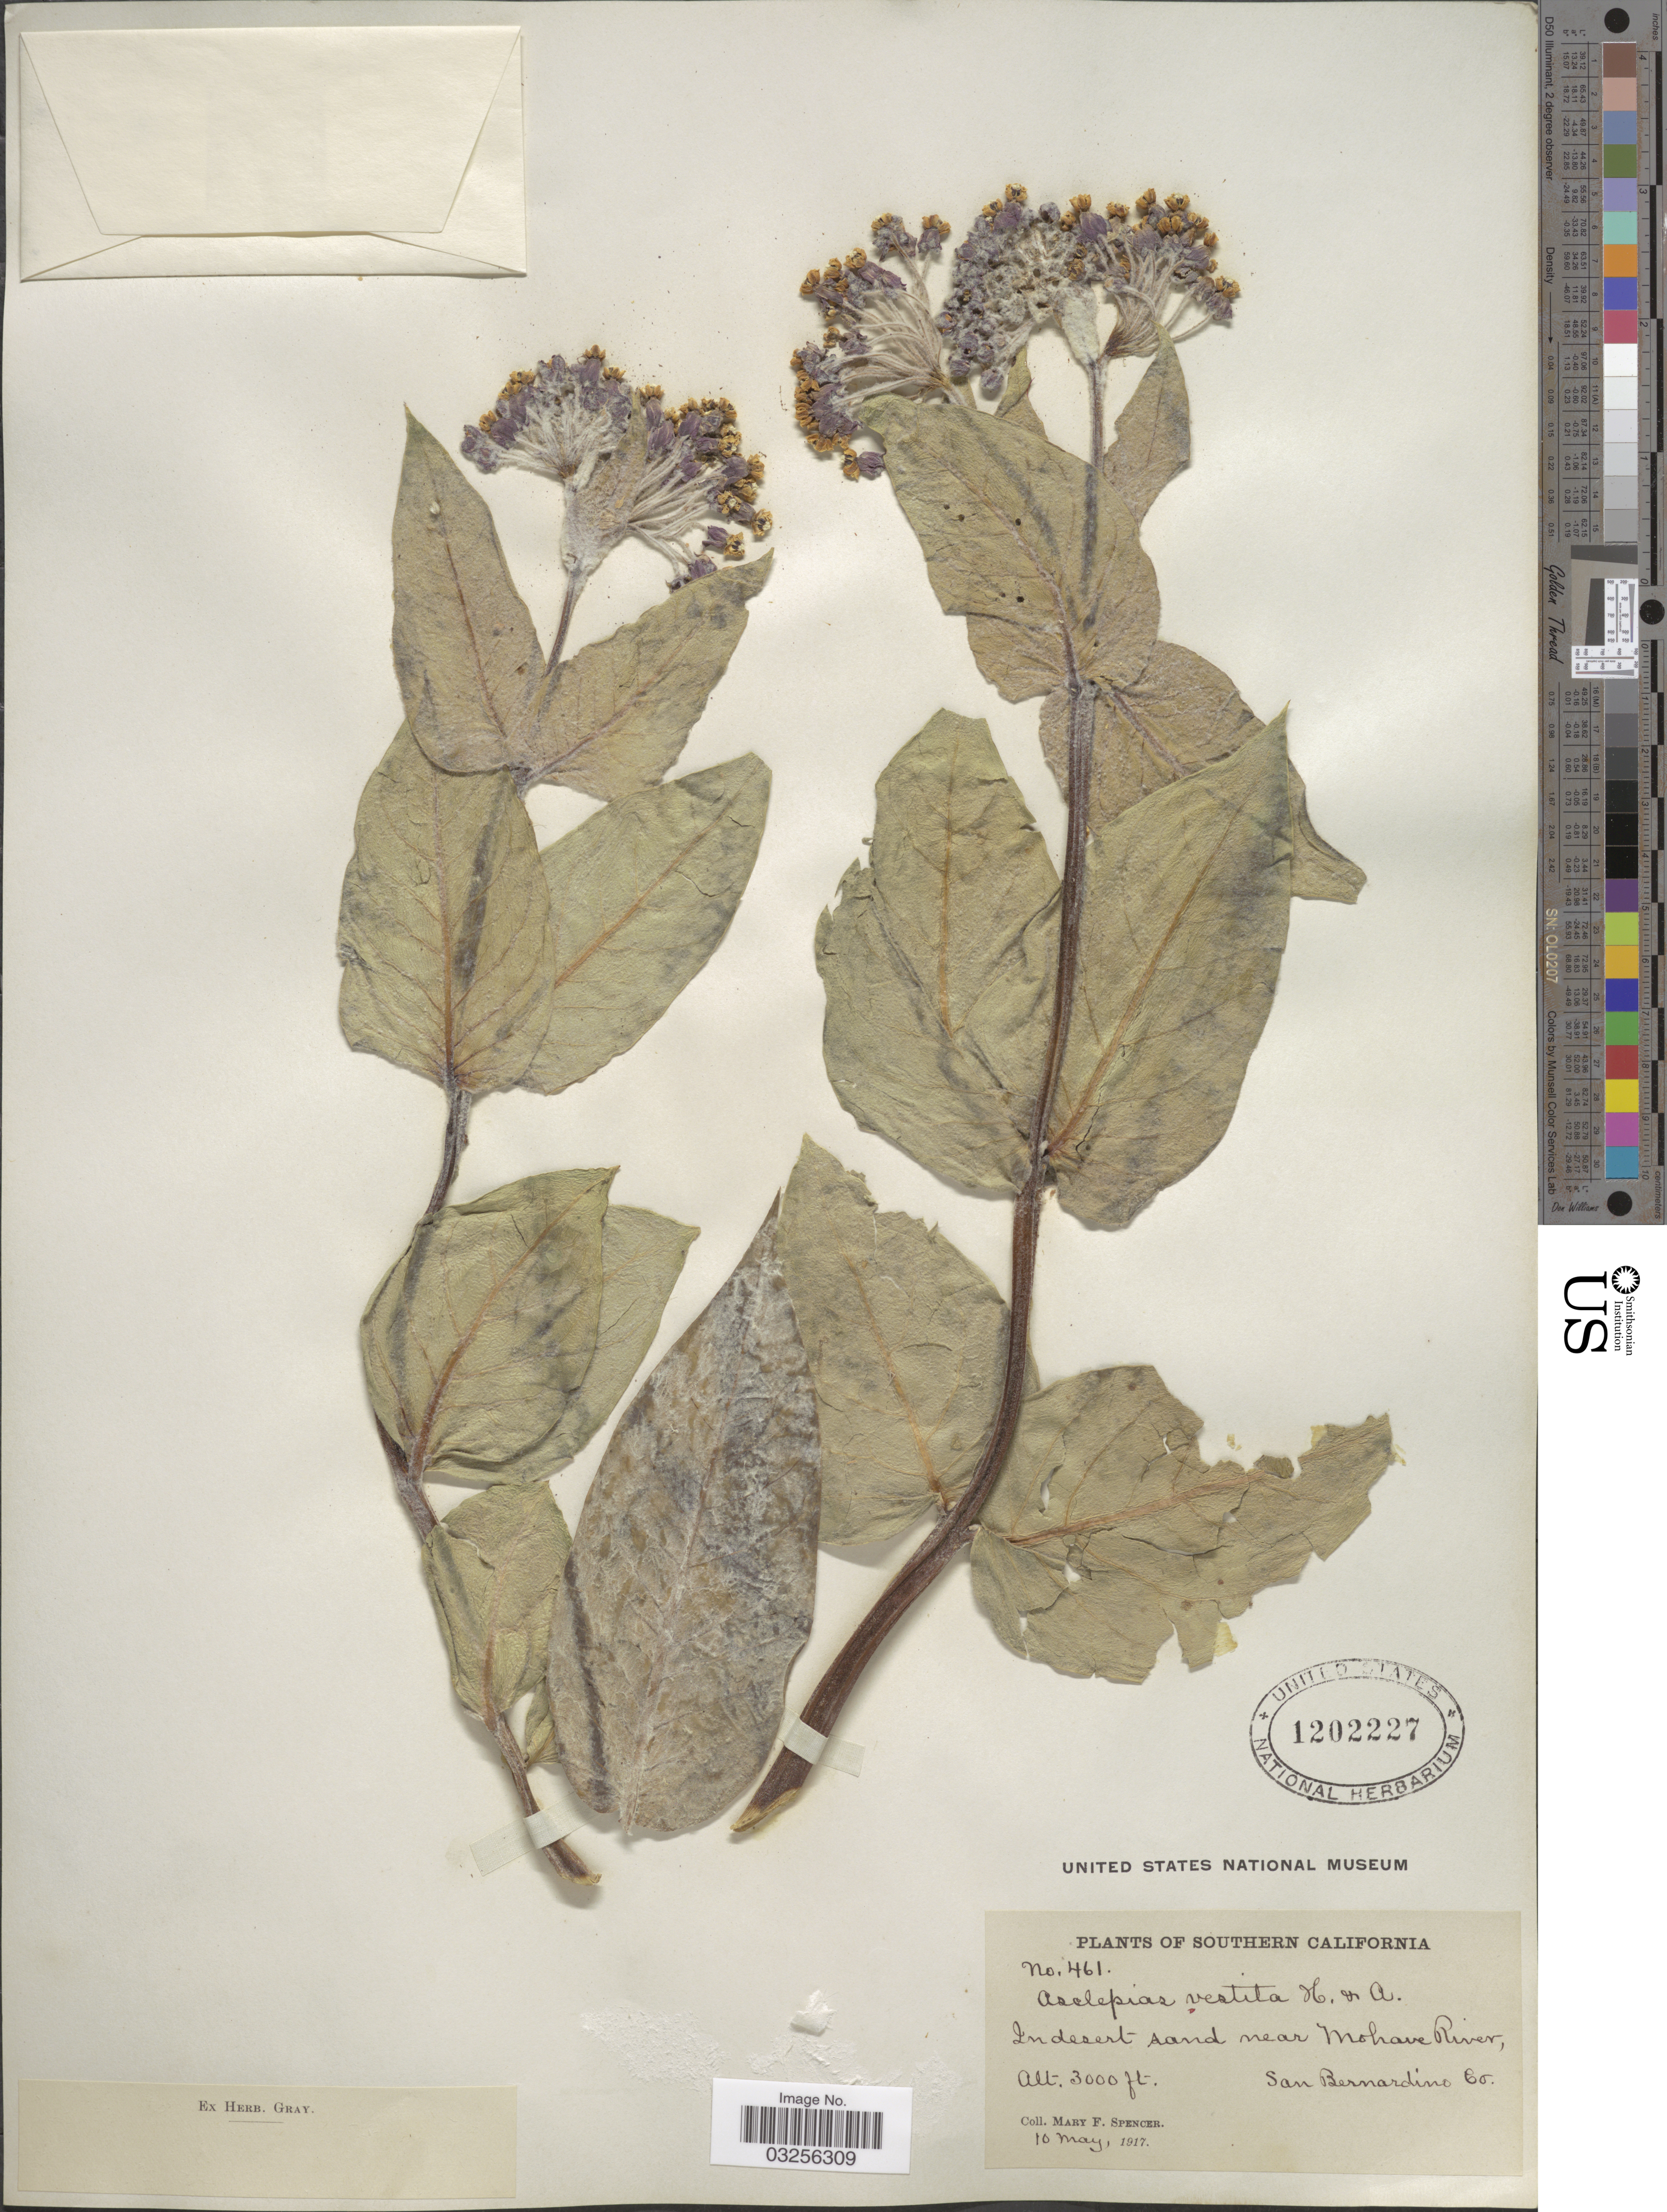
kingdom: Plantae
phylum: Tracheophyta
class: Magnoliopsida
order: Gentianales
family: Apocynaceae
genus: Asclepias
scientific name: Asclepias vestita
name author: Hook. & Arn.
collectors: M. Spencer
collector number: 461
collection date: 1917-05-10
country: United States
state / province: California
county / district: San Bernardino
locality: Southern California. In desert sand near Mohave River, San Bernardino Co.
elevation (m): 914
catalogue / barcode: US 1202227